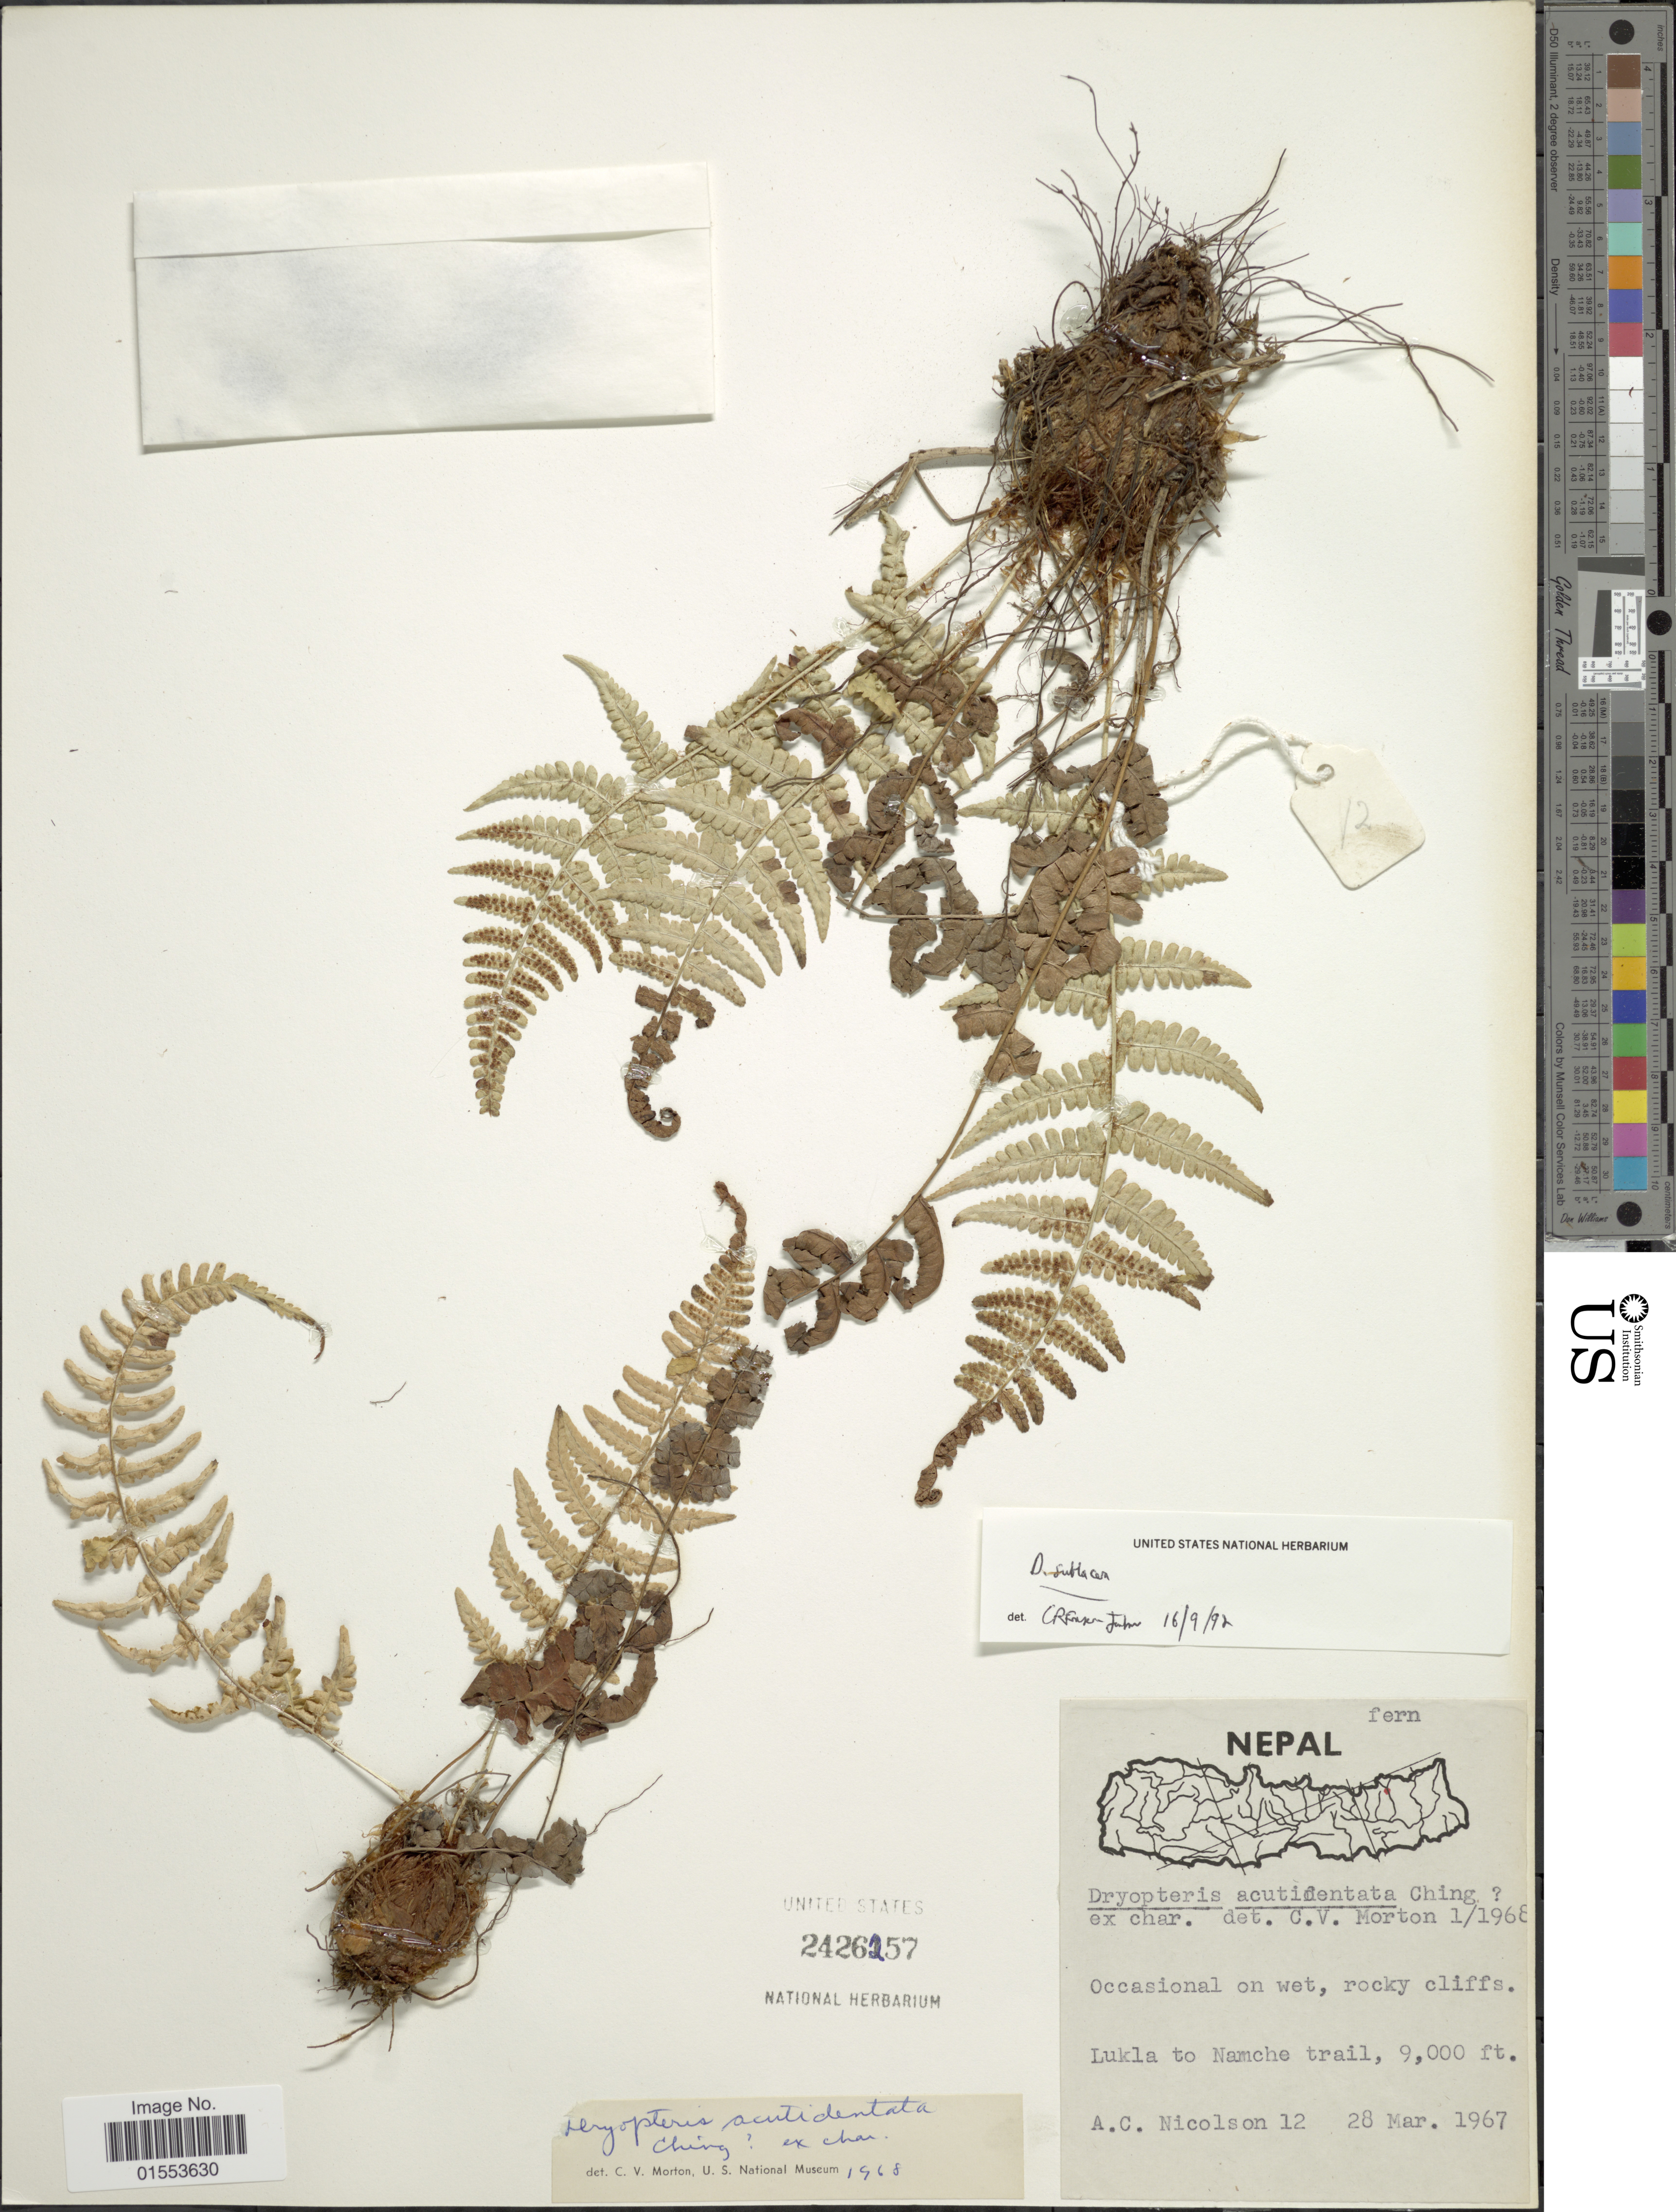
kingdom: Plantae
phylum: Tracheophyta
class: Polypodiopsida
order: Polypodiales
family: Dryopteridaceae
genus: Dryopteris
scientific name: Dryopteris acutodentata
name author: Ching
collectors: A. C. Nicolson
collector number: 12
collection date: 1967-03-28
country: Nepal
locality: Nepal. Lukla to Namche trail.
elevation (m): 2743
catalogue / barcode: US 2426257